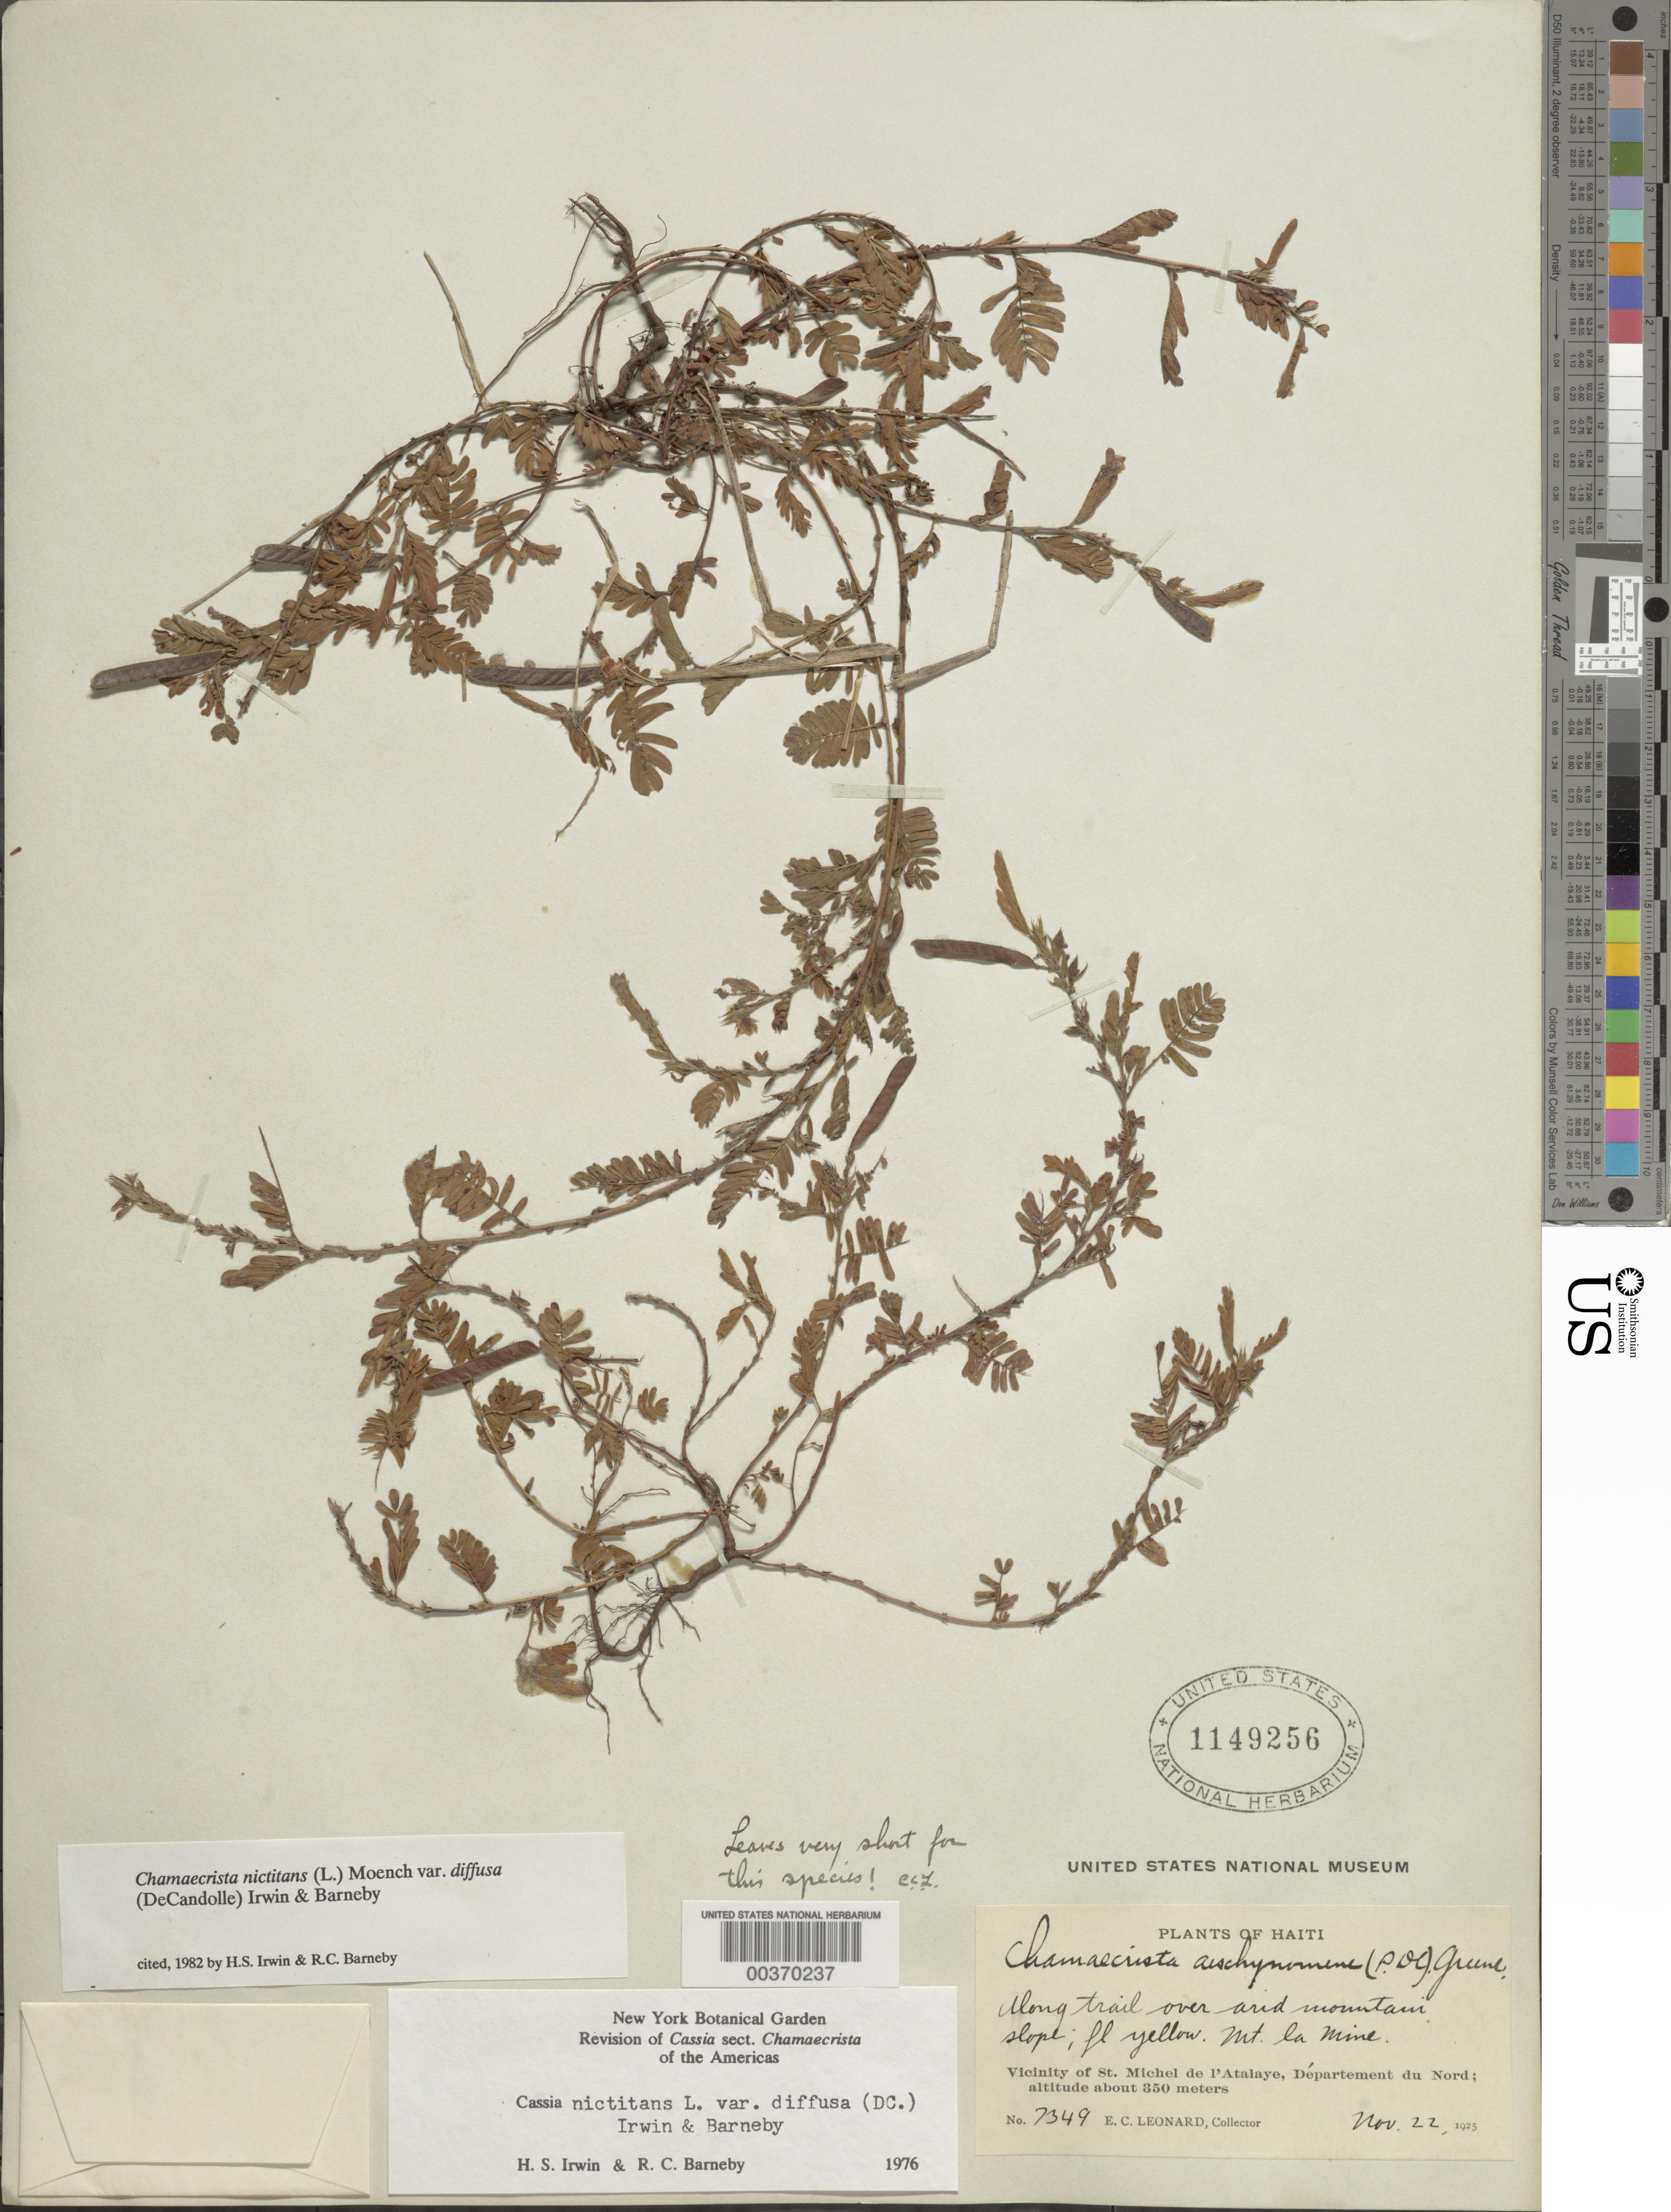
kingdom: Plantae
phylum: Tracheophyta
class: Magnoliopsida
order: Fabales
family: Fabaceae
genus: Chamaecrista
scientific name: Chamaecrista nictitans var. diffusa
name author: (DC.) H.S. Irwin & Barneby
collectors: E. C. Leonard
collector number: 7349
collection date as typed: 22 Nov 1925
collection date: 1925-11-22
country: Haiti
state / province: Nord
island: Hispaniola Island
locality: Mt. la mine; vicinity of st. michel de l'atalaye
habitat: Along trail over arid mountain slope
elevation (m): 350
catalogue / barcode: US 1149256